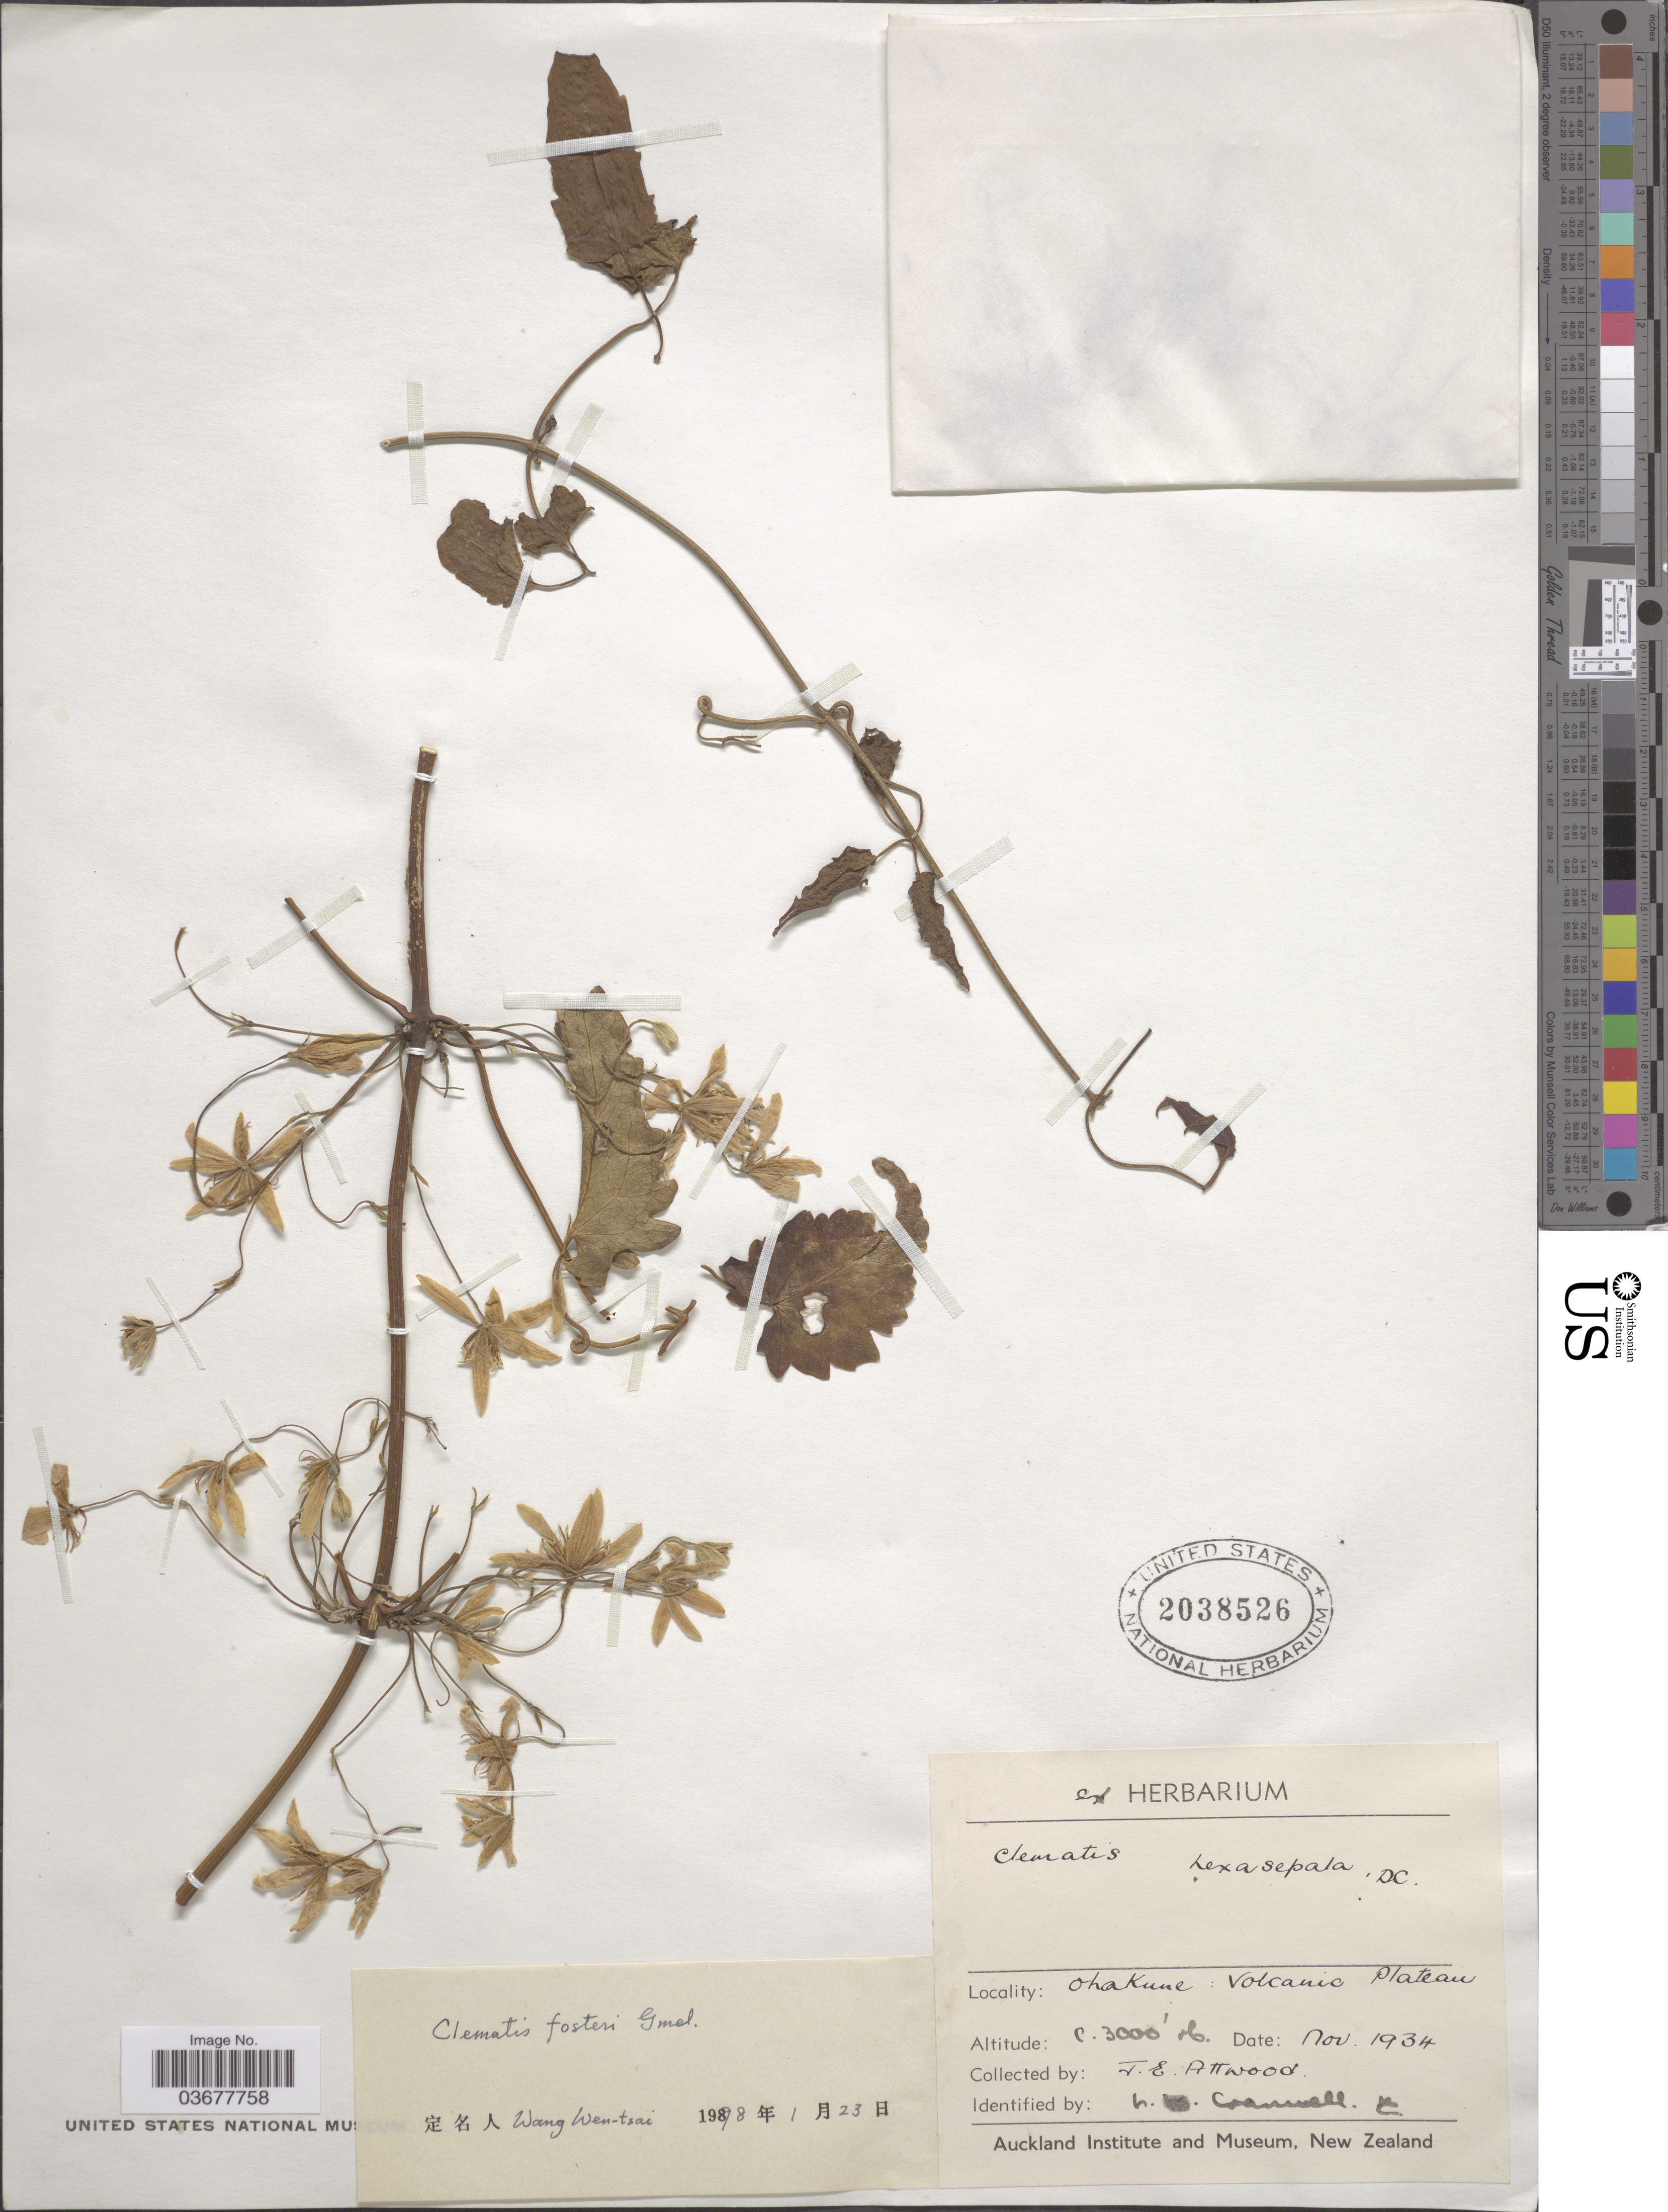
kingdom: Plantae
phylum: Tracheophyta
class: Magnoliopsida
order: Ranunculales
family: Ranunculaceae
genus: Clematis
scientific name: Clematis forsteri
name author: J.F. Gmel.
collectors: J. Attwood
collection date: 1934-11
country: New Zealand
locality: Ohakune: Volcanic Plateau.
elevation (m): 914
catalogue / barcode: US 2038526